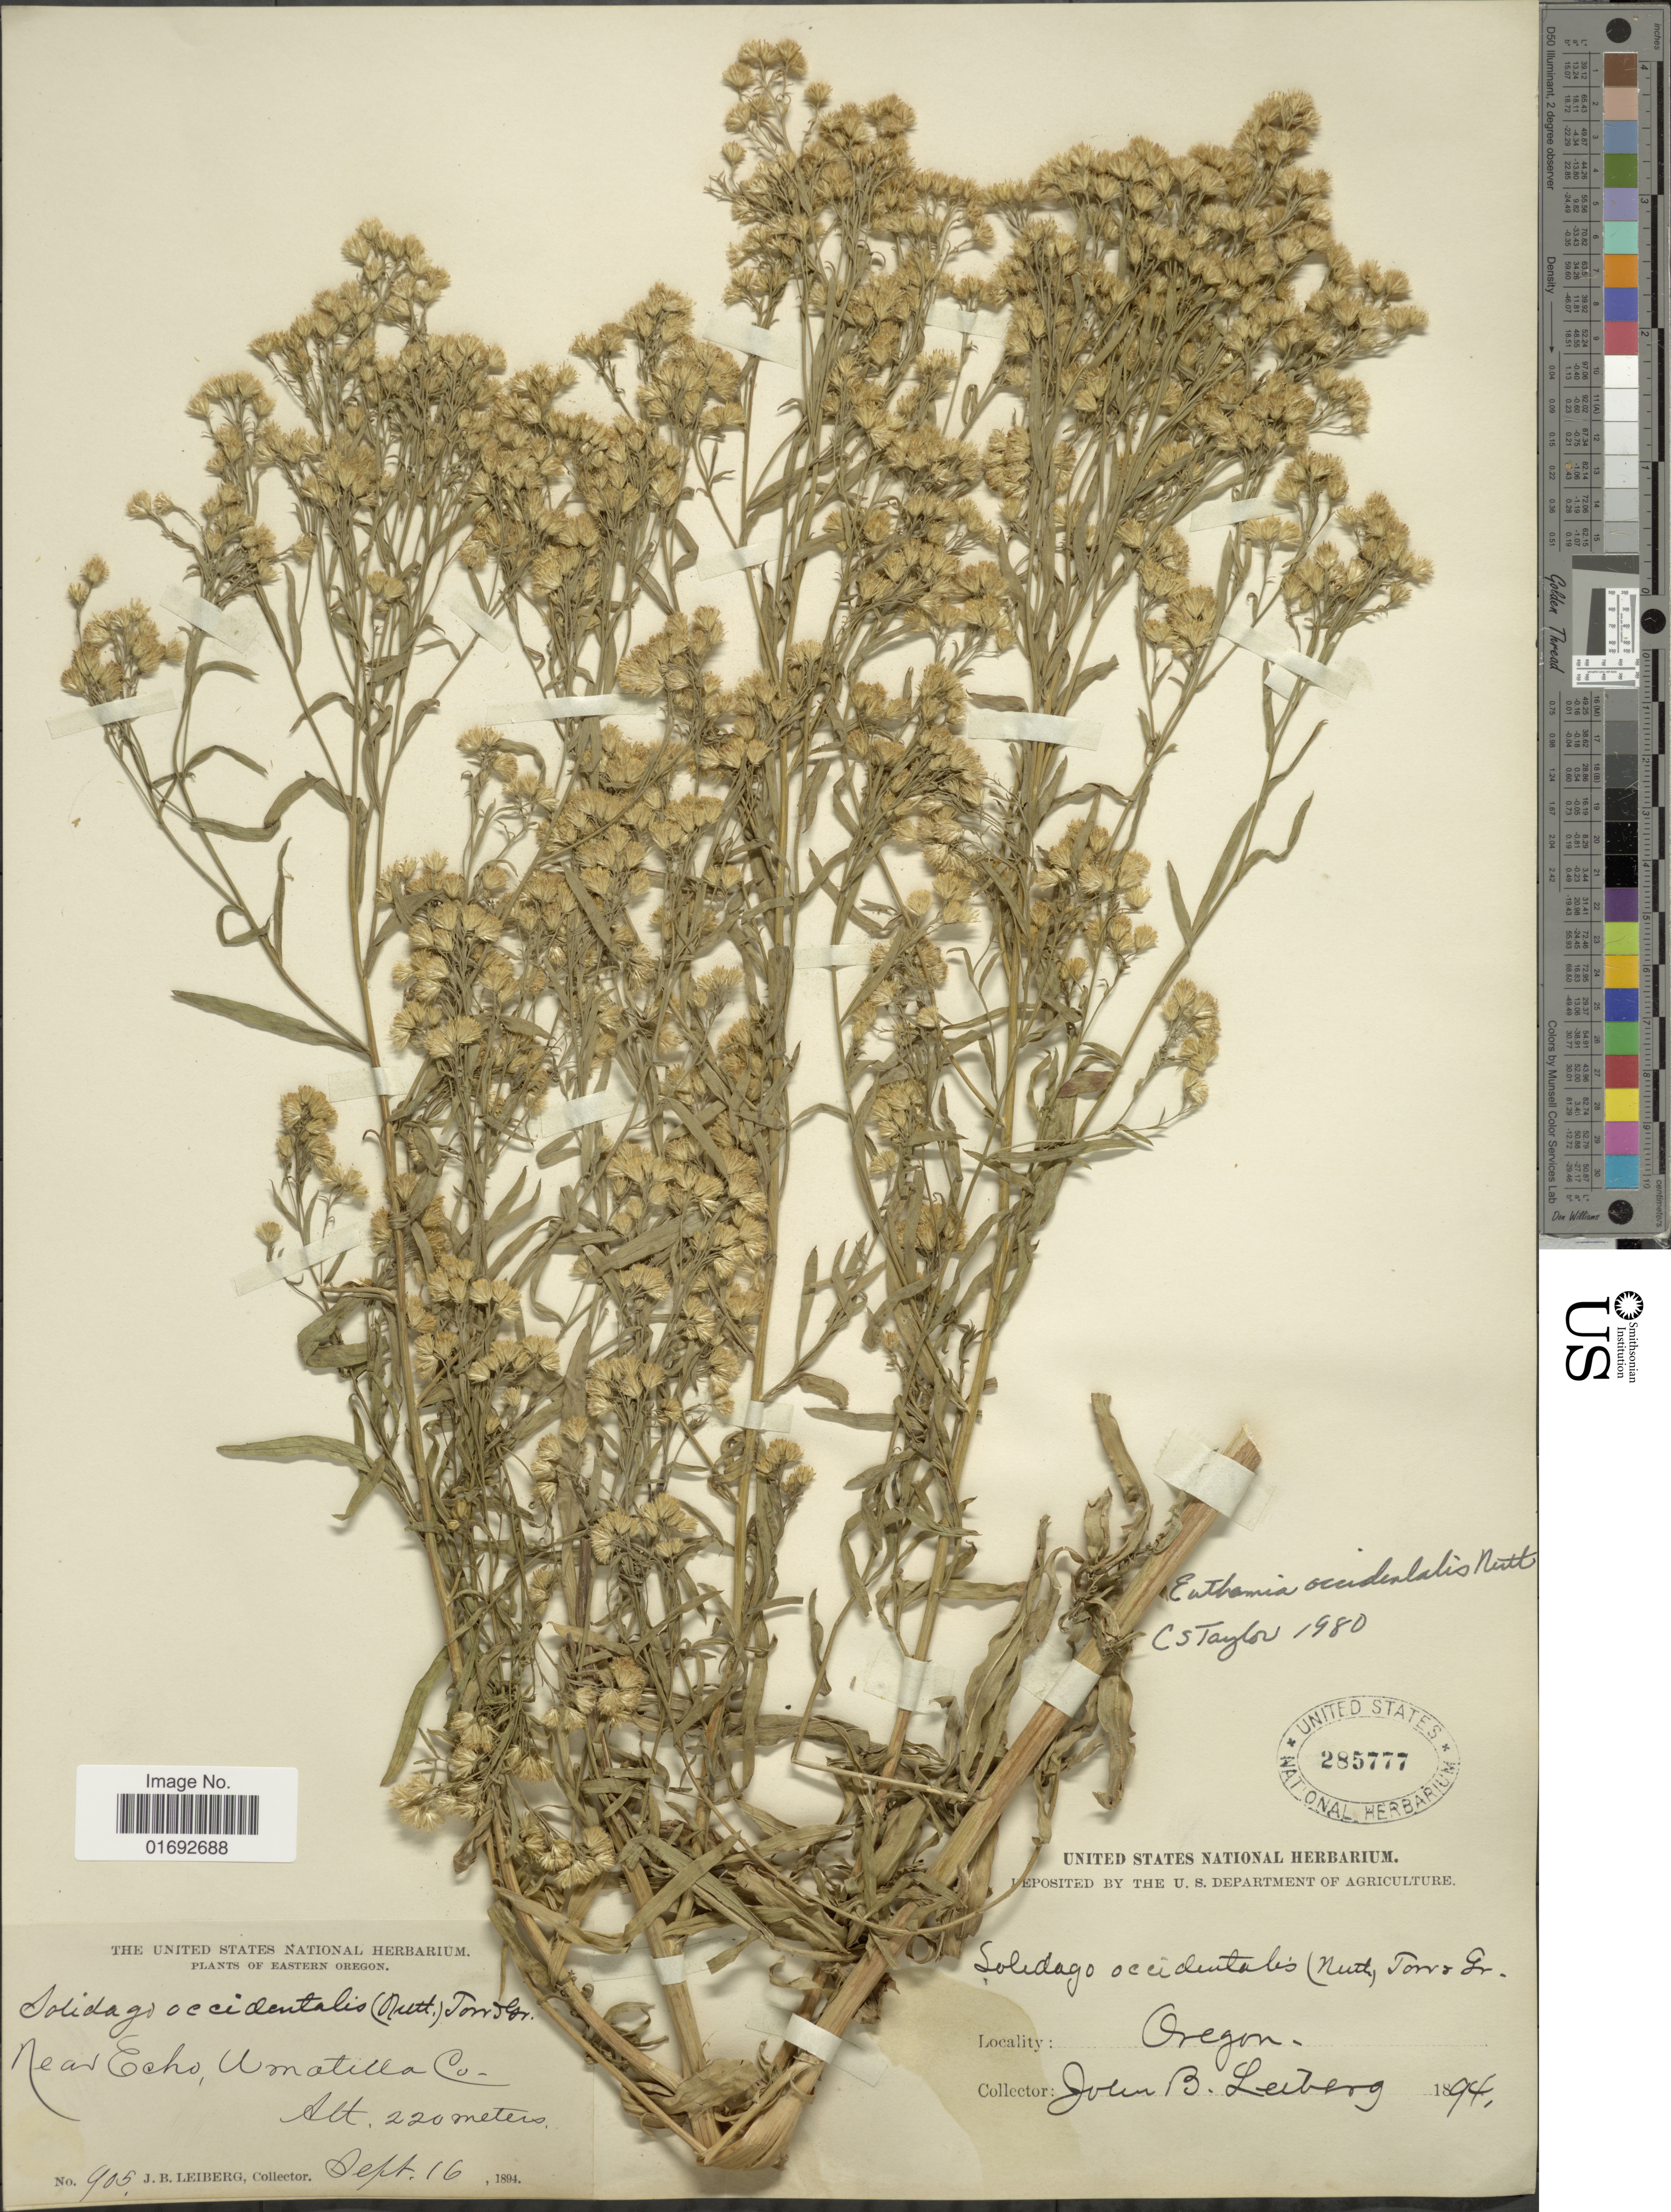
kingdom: Plantae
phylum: Tracheophyta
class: Magnoliopsida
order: Asterales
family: Asteraceae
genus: Euthamia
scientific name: Euthamia occidentalis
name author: Nutt.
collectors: J. B. Leiberg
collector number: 905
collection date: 1894-09-16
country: United States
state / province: Oregon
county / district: Umatilla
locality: Eastern Oregon, near Echo, Umatilla Co.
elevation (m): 220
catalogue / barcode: US 285777